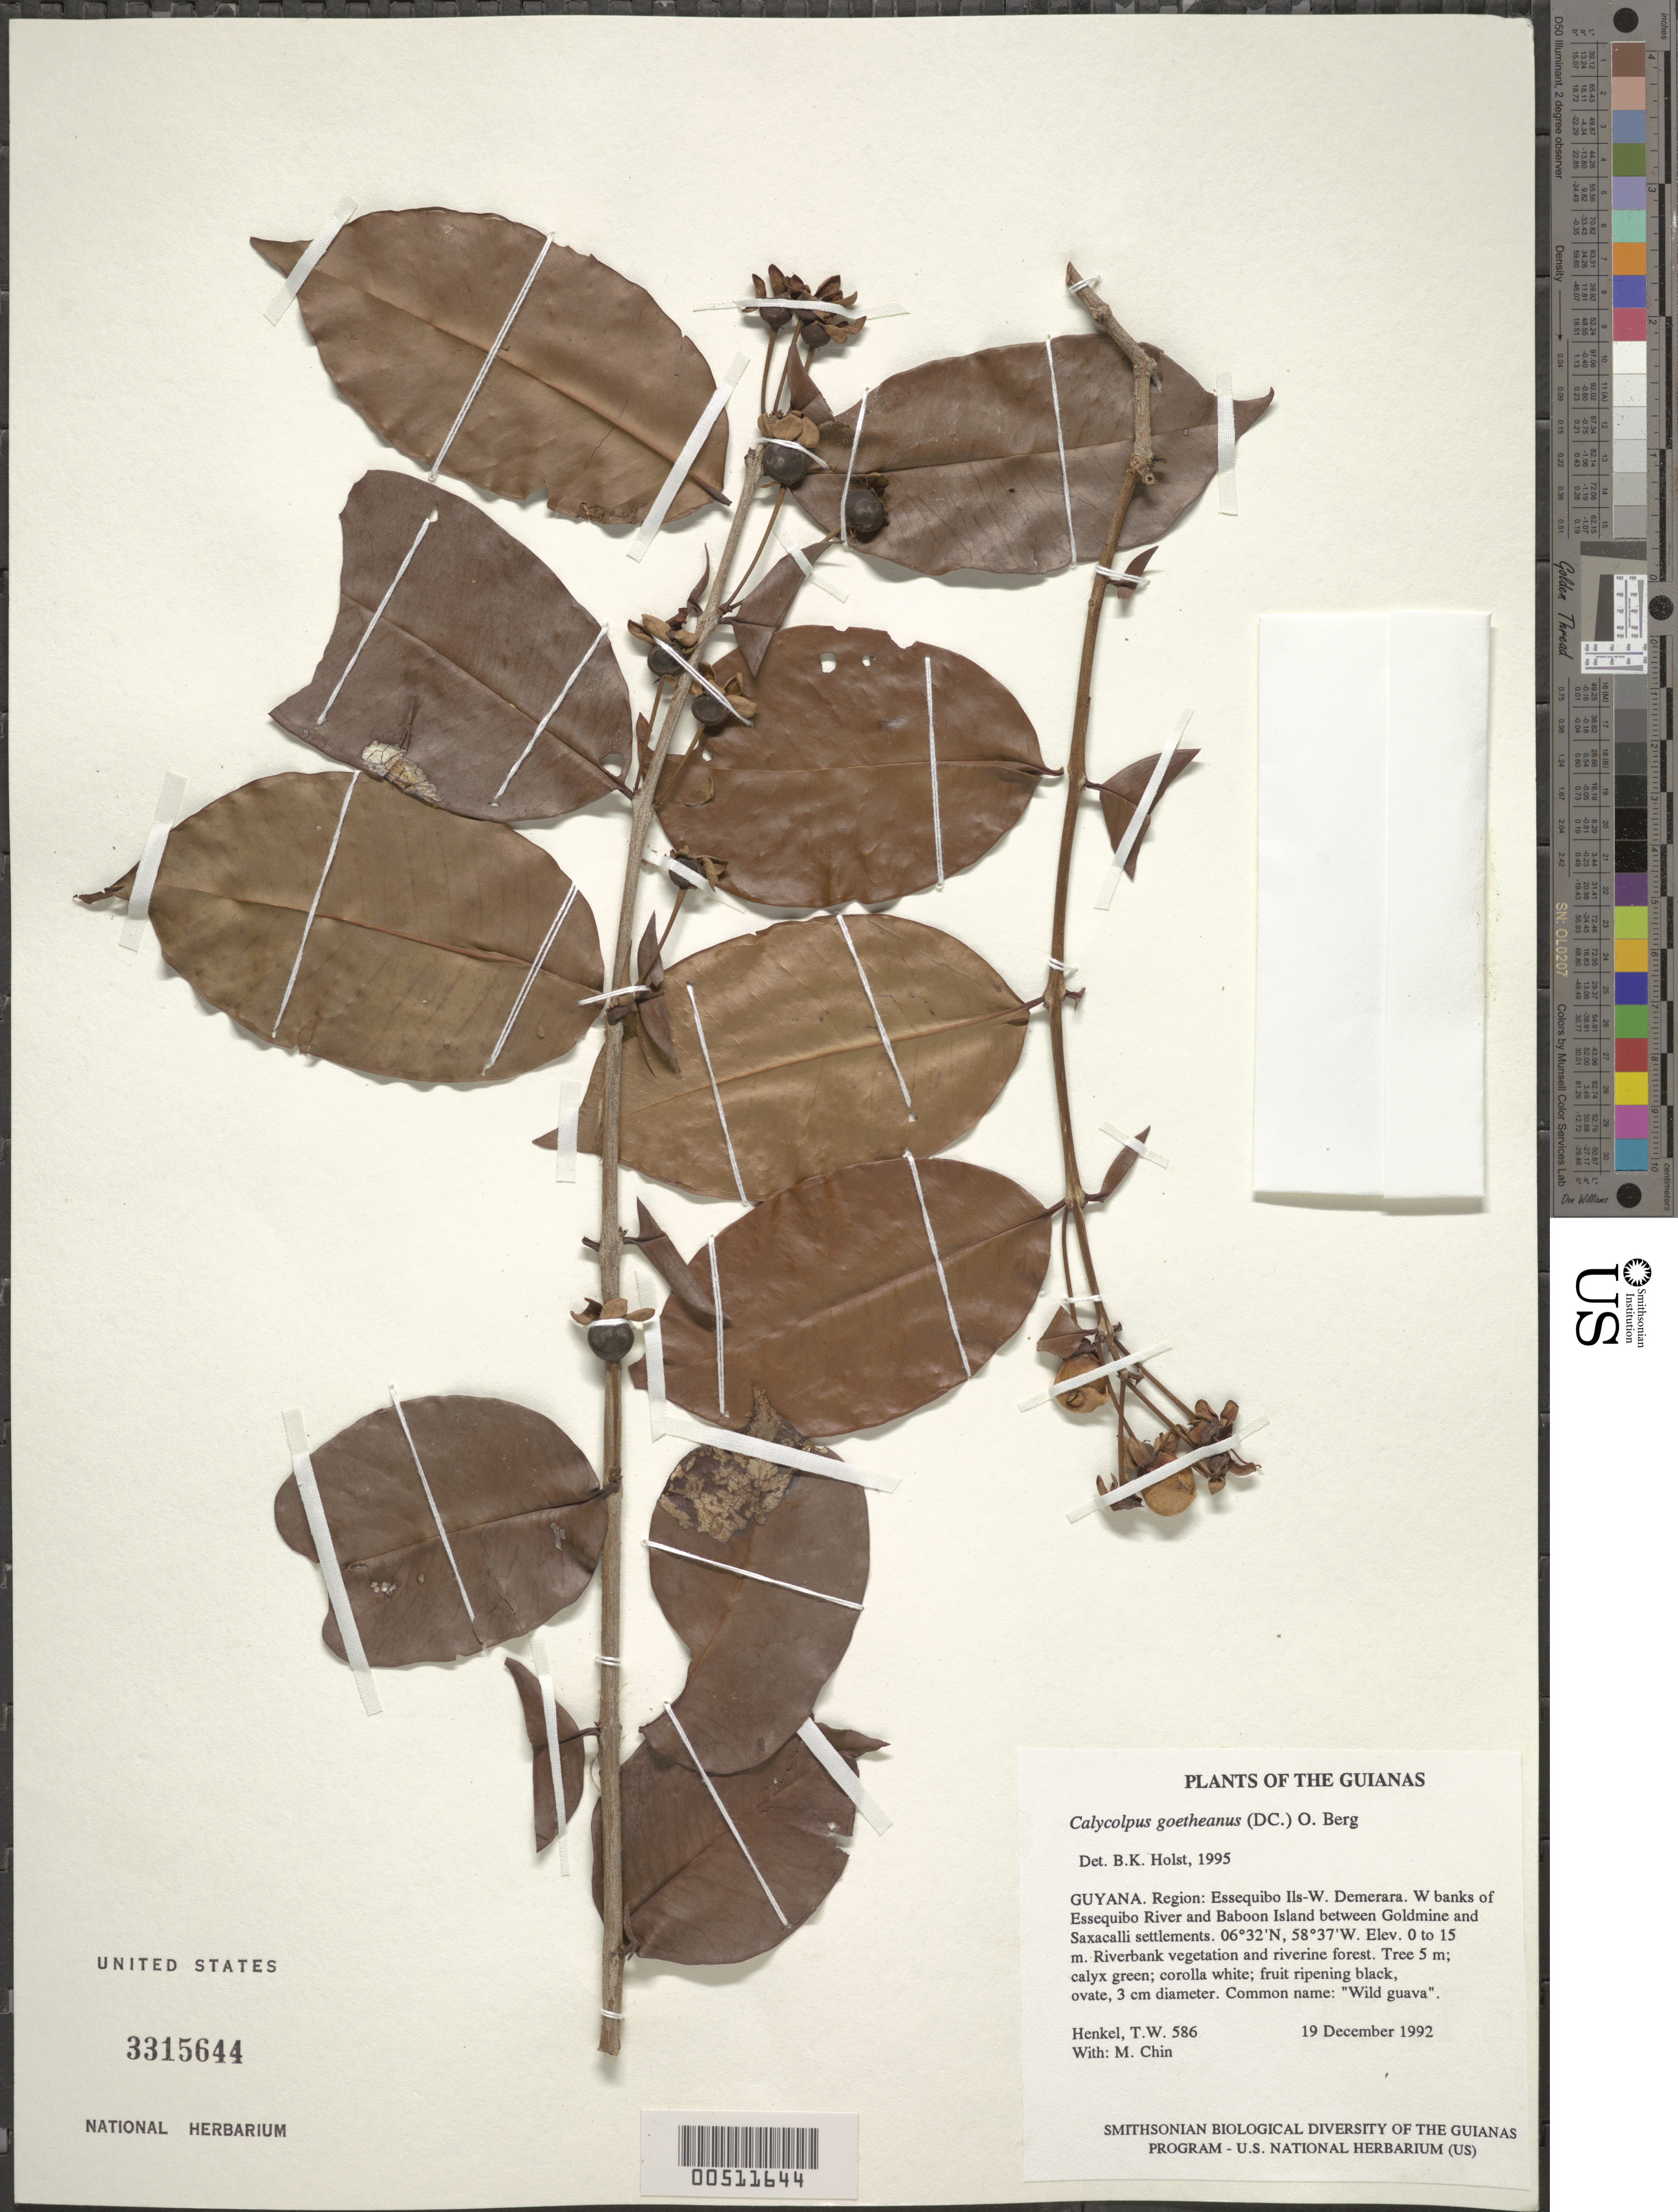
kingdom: Plantae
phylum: Tracheophyta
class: Magnoliopsida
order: Myrtales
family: Myrtaceae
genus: Calycolpus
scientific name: Calycolpus goetheanus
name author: (DC.) O. Berg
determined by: Holst, Bruce K.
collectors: T. Henkel & M. Chin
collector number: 586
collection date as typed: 19 December 1992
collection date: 1992-12-19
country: Guyana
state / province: Essequibo Isl-W. Demerara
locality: W banks of Essequibo River and Baboon Island between Goldmine and Saxacalli settlements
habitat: Riverbank vegetation and riverine forest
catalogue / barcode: US 3315644